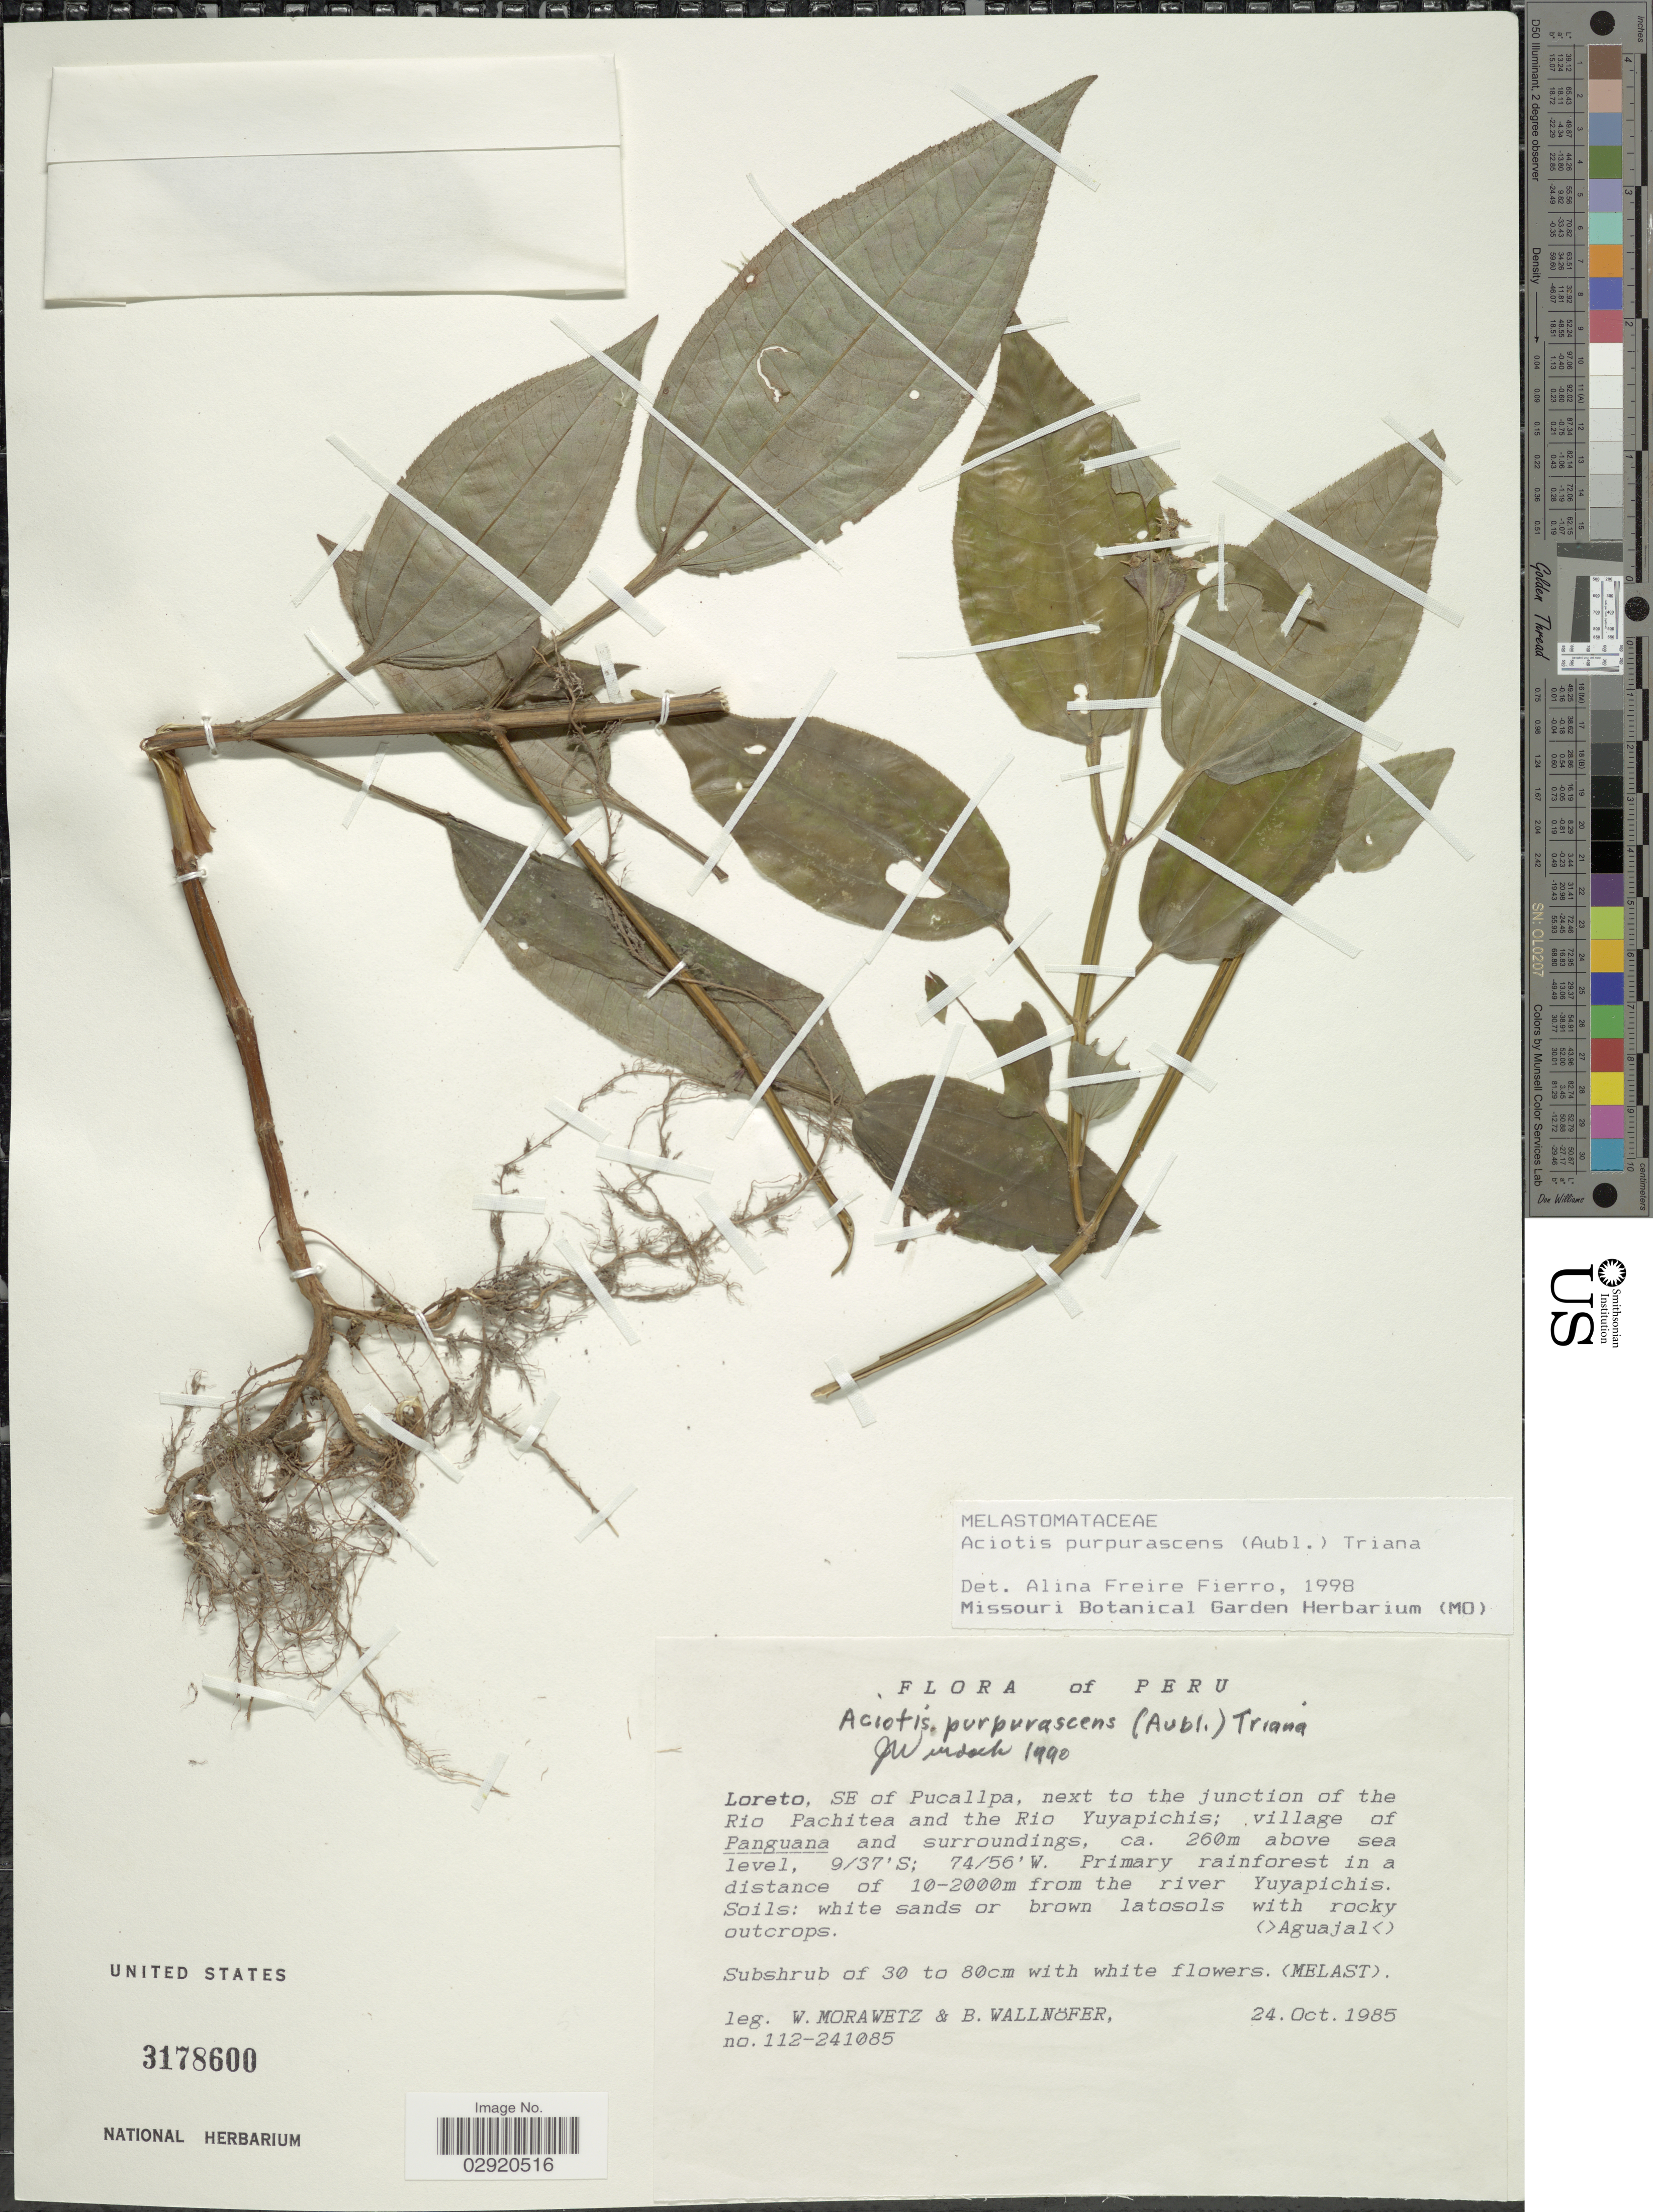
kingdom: Plantae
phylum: Tracheophyta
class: Magnoliopsida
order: Myrtales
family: Melastomataceae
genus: Aciotis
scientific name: Aciotis purpurascens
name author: (Aubl.) Triana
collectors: W. Morawetz & B. Wallnöfer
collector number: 112-241085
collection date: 1985-10-24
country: Peru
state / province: Loreto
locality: SE of Pucallpa, next to the junction of the Rio Pachitea and the Rio Yuyapichis; village of Panguana and surroundings. Primary rainforest in a distance of 10-2000m from the river Yuyapichis.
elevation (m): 260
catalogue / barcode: US 3178600